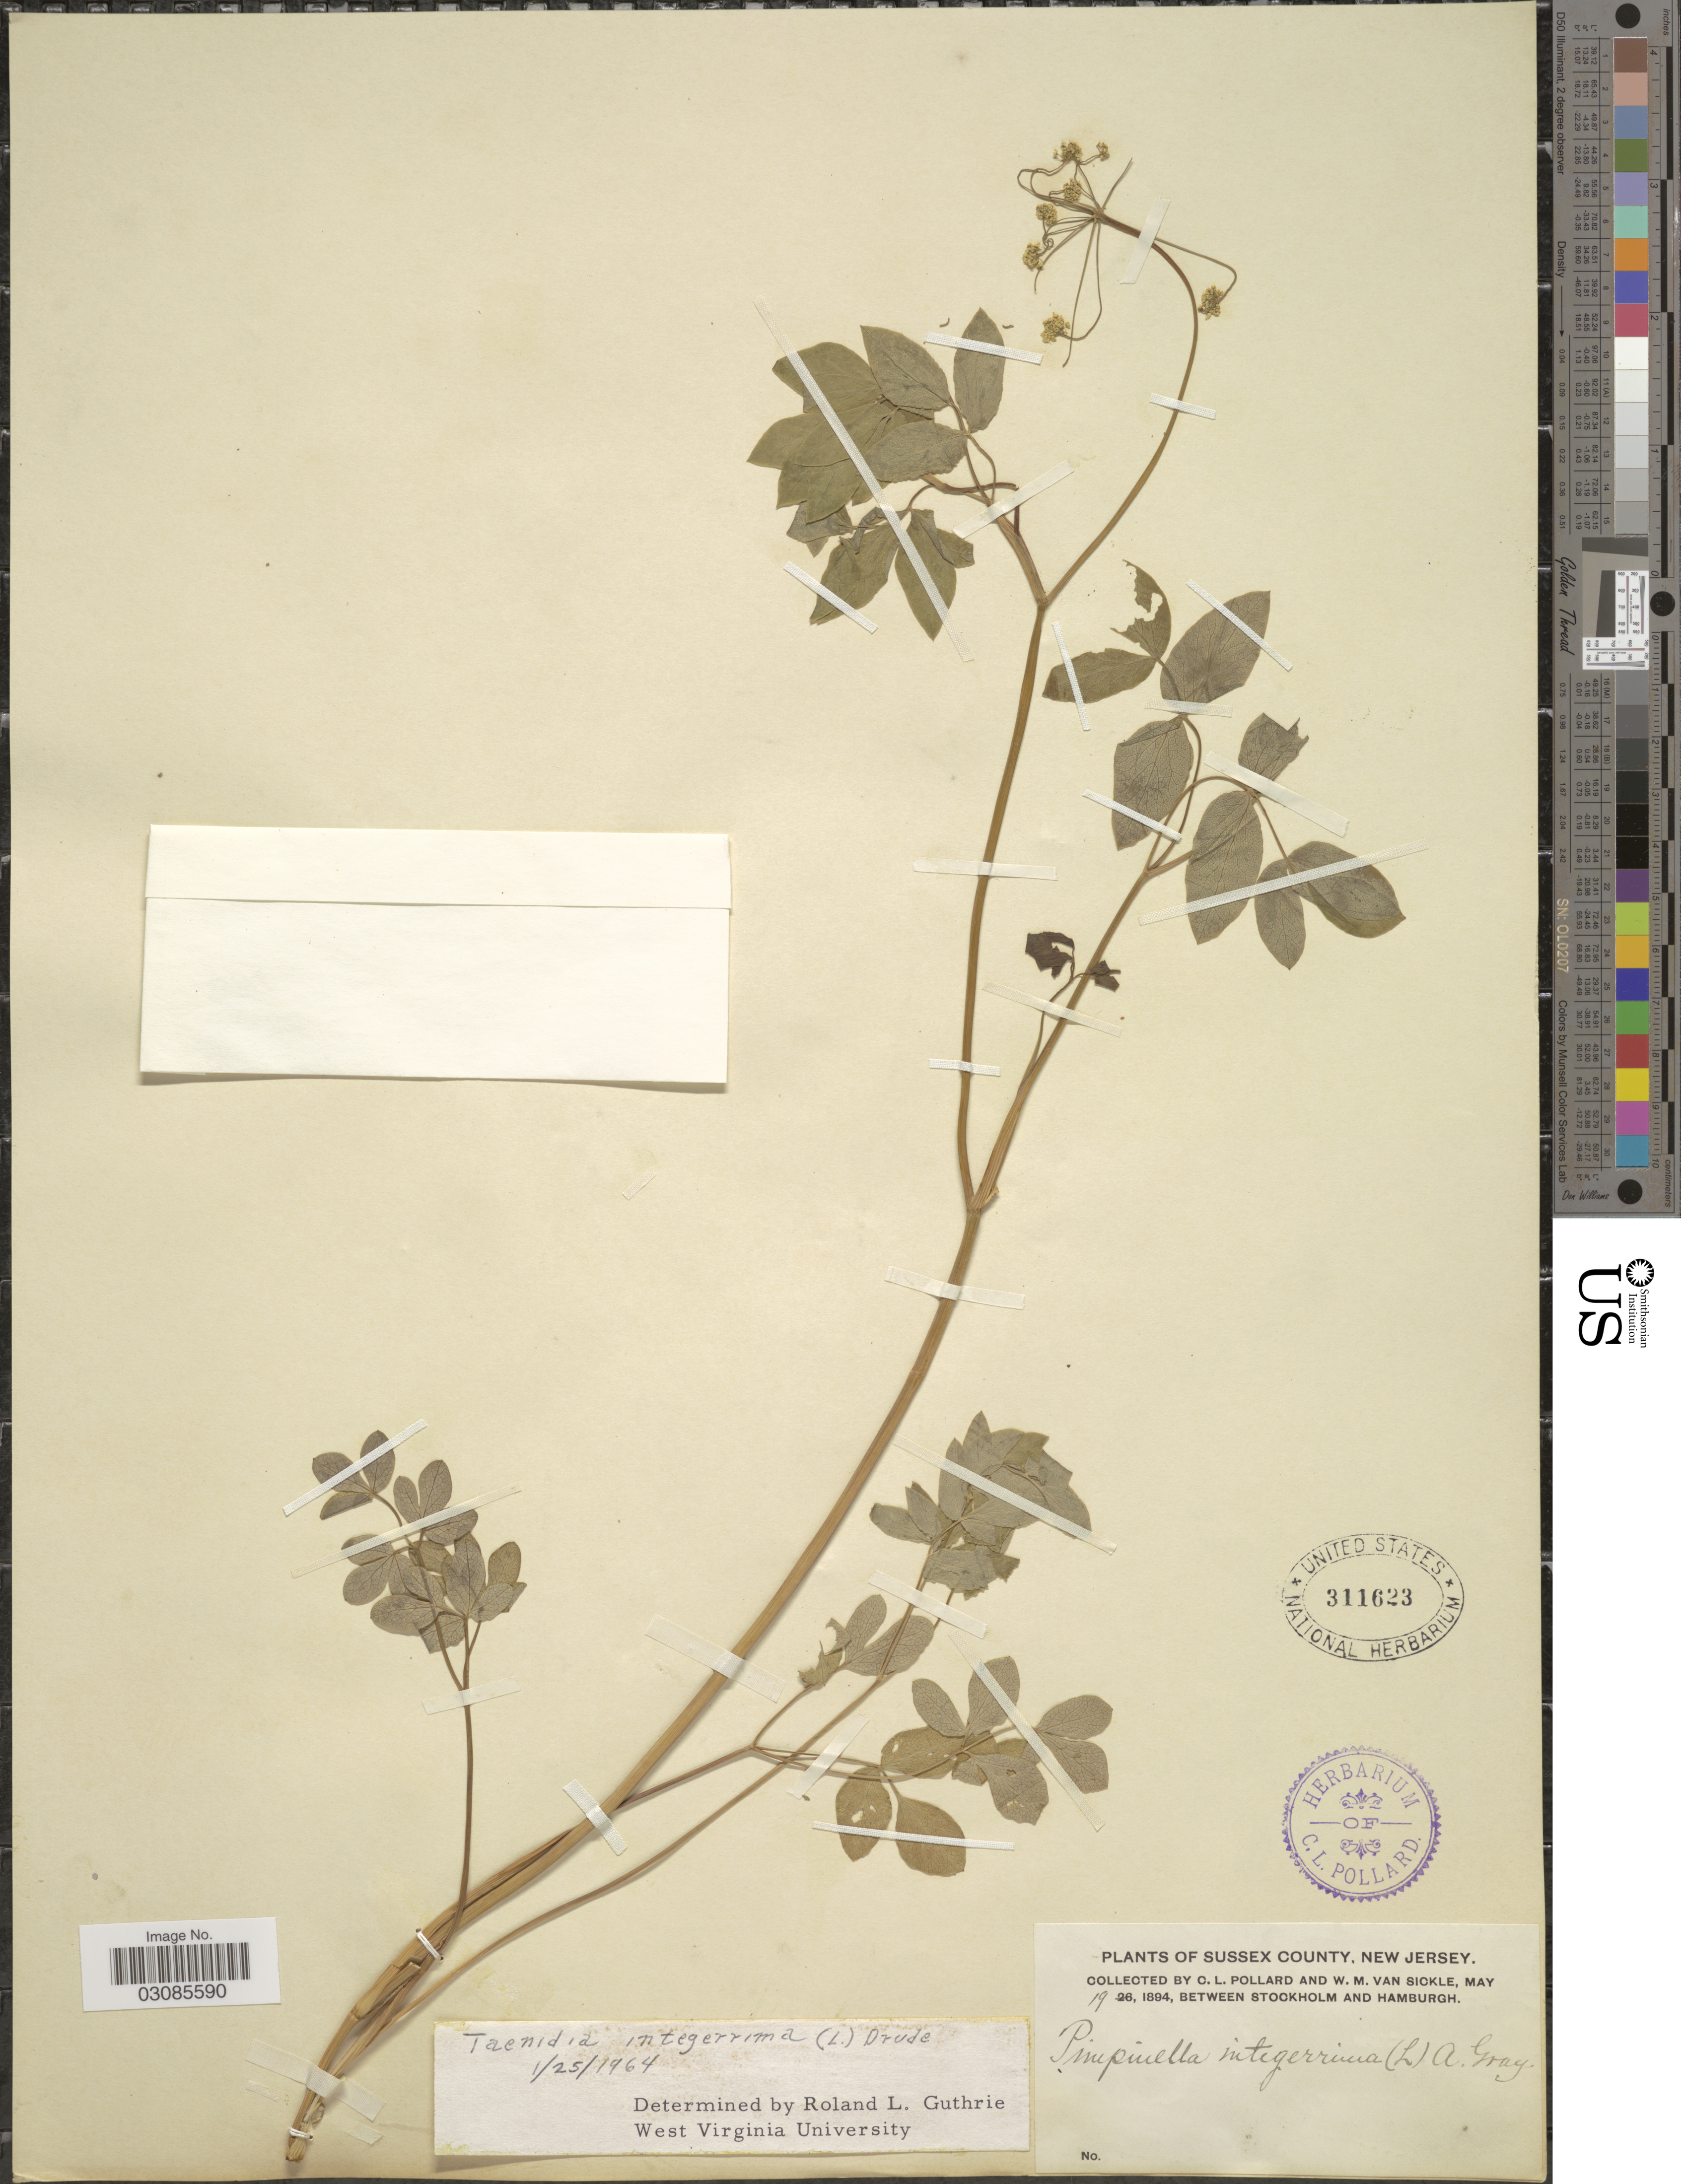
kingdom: Plantae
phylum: Tracheophyta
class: Magnoliopsida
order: Apiales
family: Apiaceae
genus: Taenidia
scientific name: Taenidia integerrima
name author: (L.) Drude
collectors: C. L. Pollard & W. M. Van Sickle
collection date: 1894-05-19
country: United States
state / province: New Jersey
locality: Sussex County. Between Stockholm and Hamburgh.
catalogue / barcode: US 311623